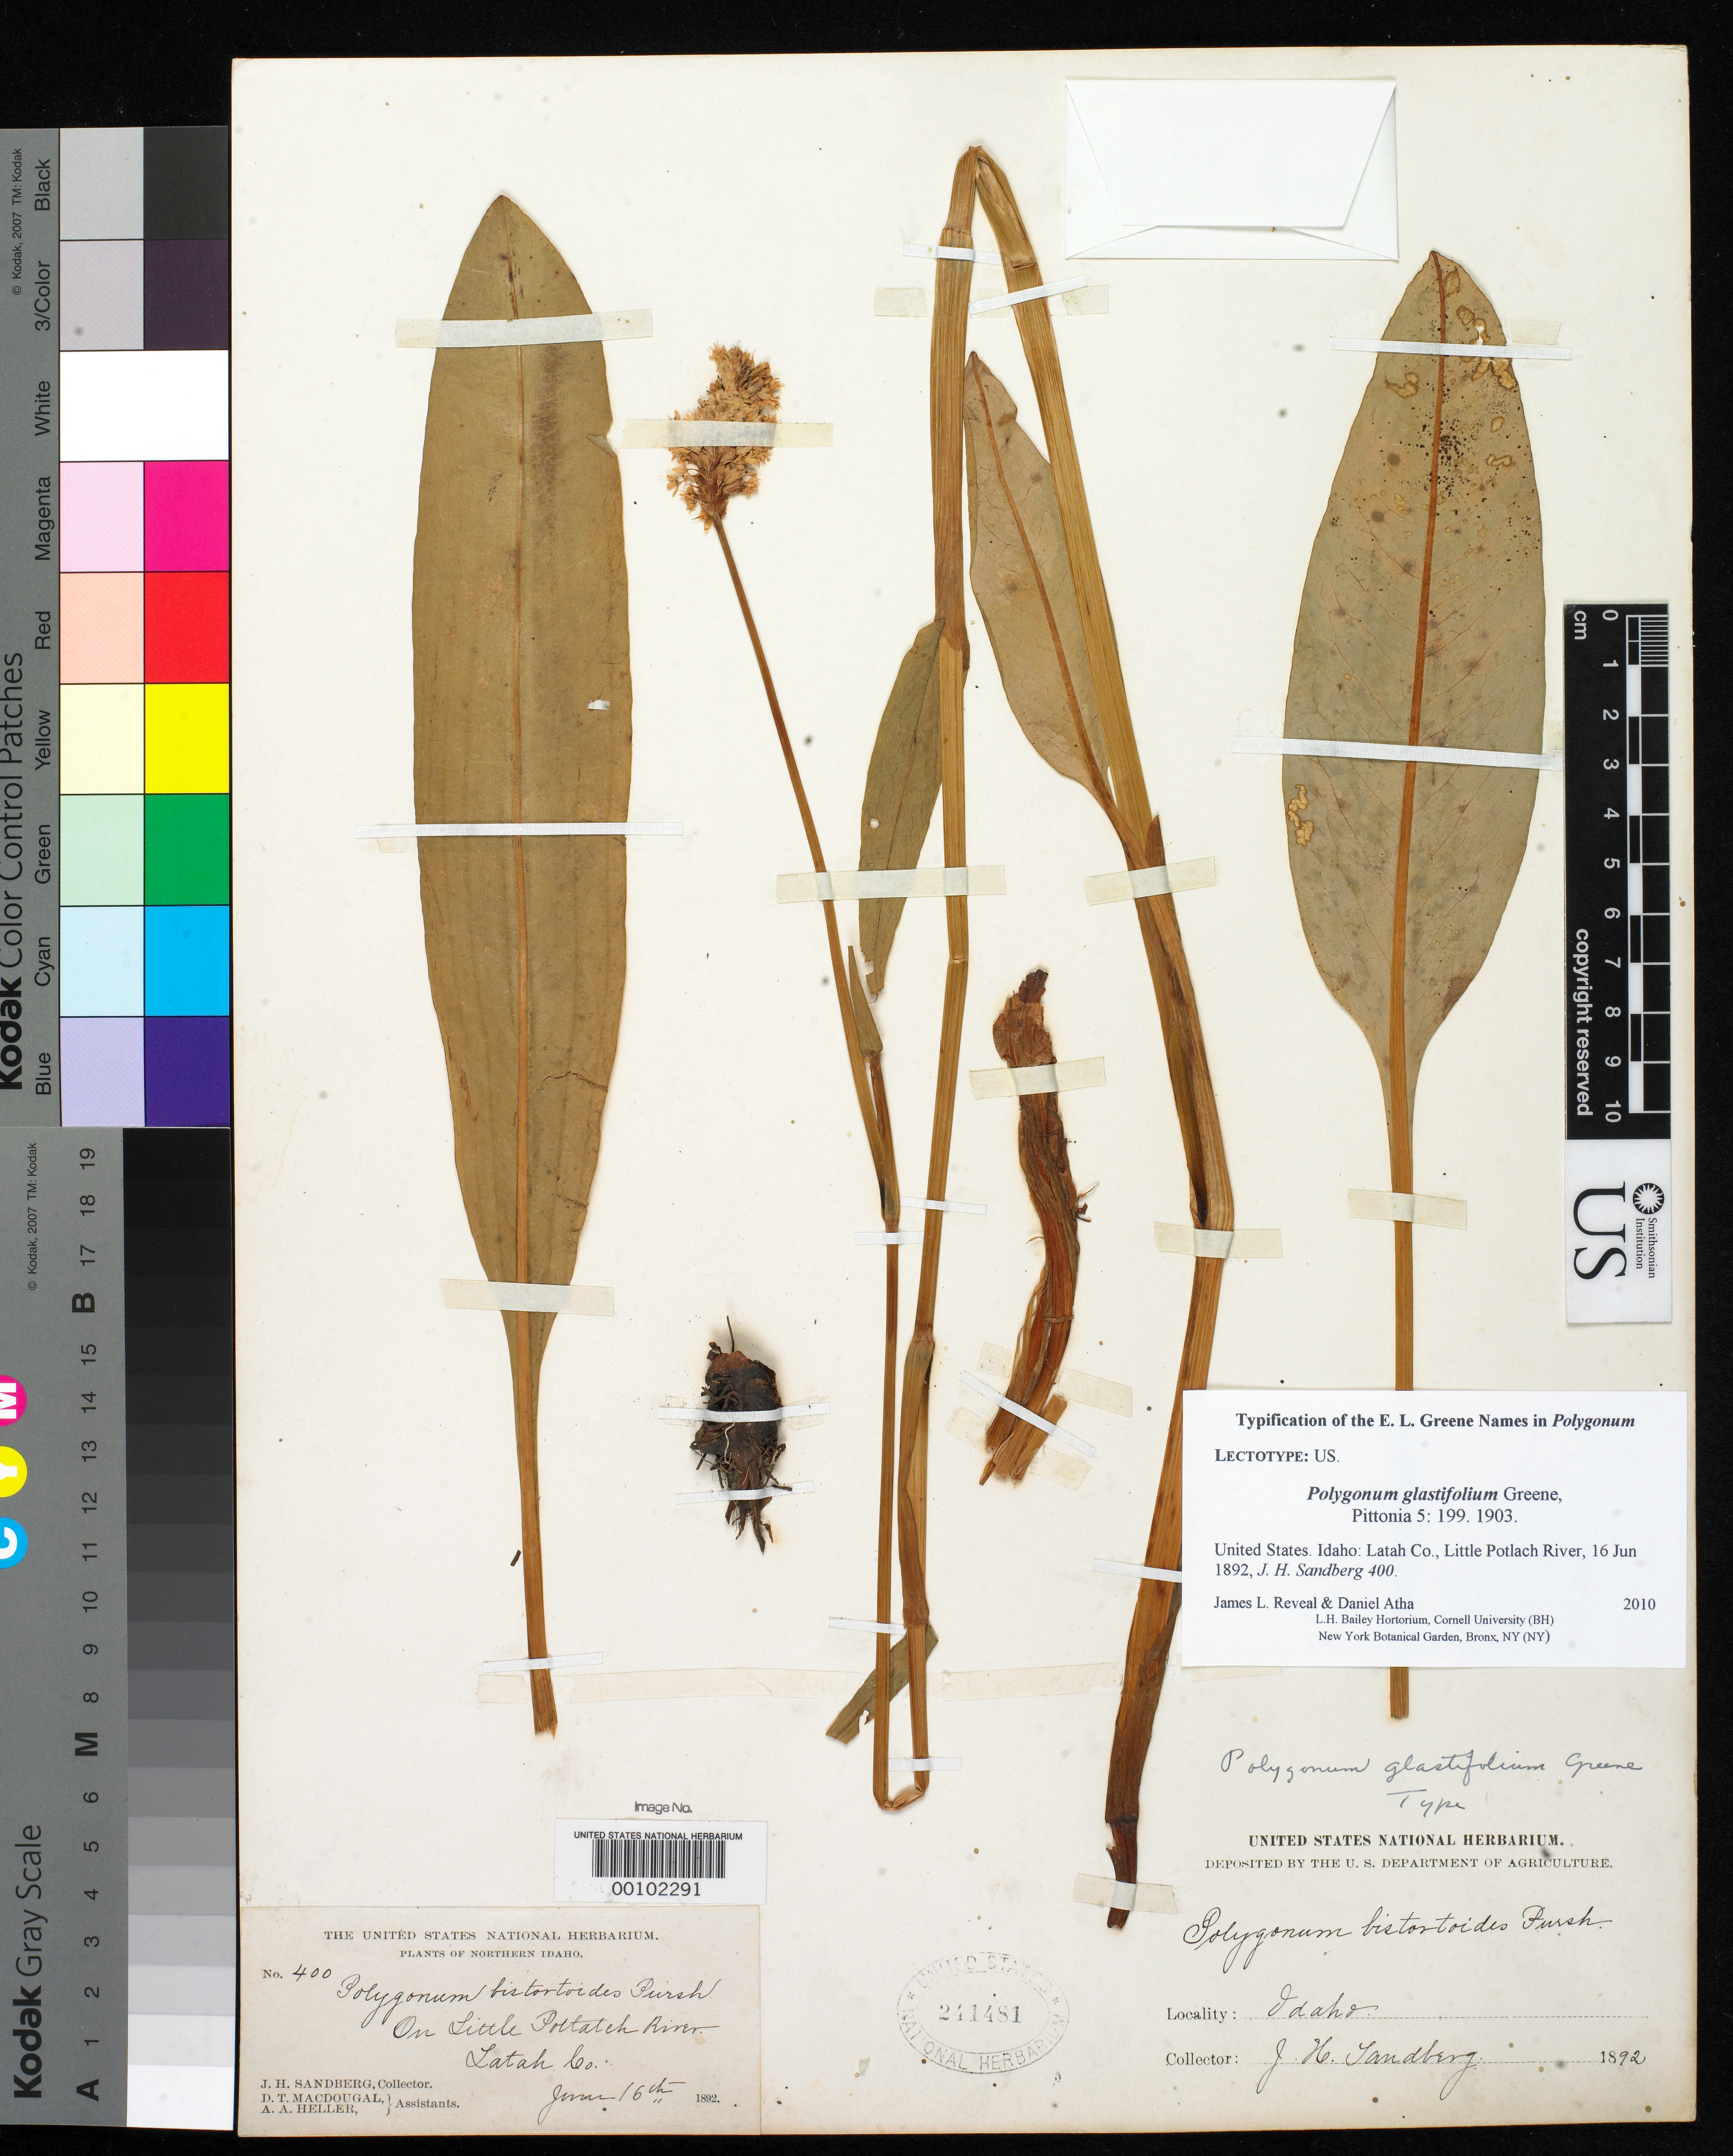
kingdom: Plantae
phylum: Tracheophyta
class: Magnoliopsida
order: Caryophyllales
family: Polygonaceae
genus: Polygonum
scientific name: Polygonum glastifolium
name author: Greene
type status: Lectotype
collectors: J. H. Sandberg, D. T. MacDougal & A. A. Heller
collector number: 400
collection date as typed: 16 Jun 1892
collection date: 1892-06-16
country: United States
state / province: Idaho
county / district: Latah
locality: On Little Potlatch River, Latah Co.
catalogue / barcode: US 241481